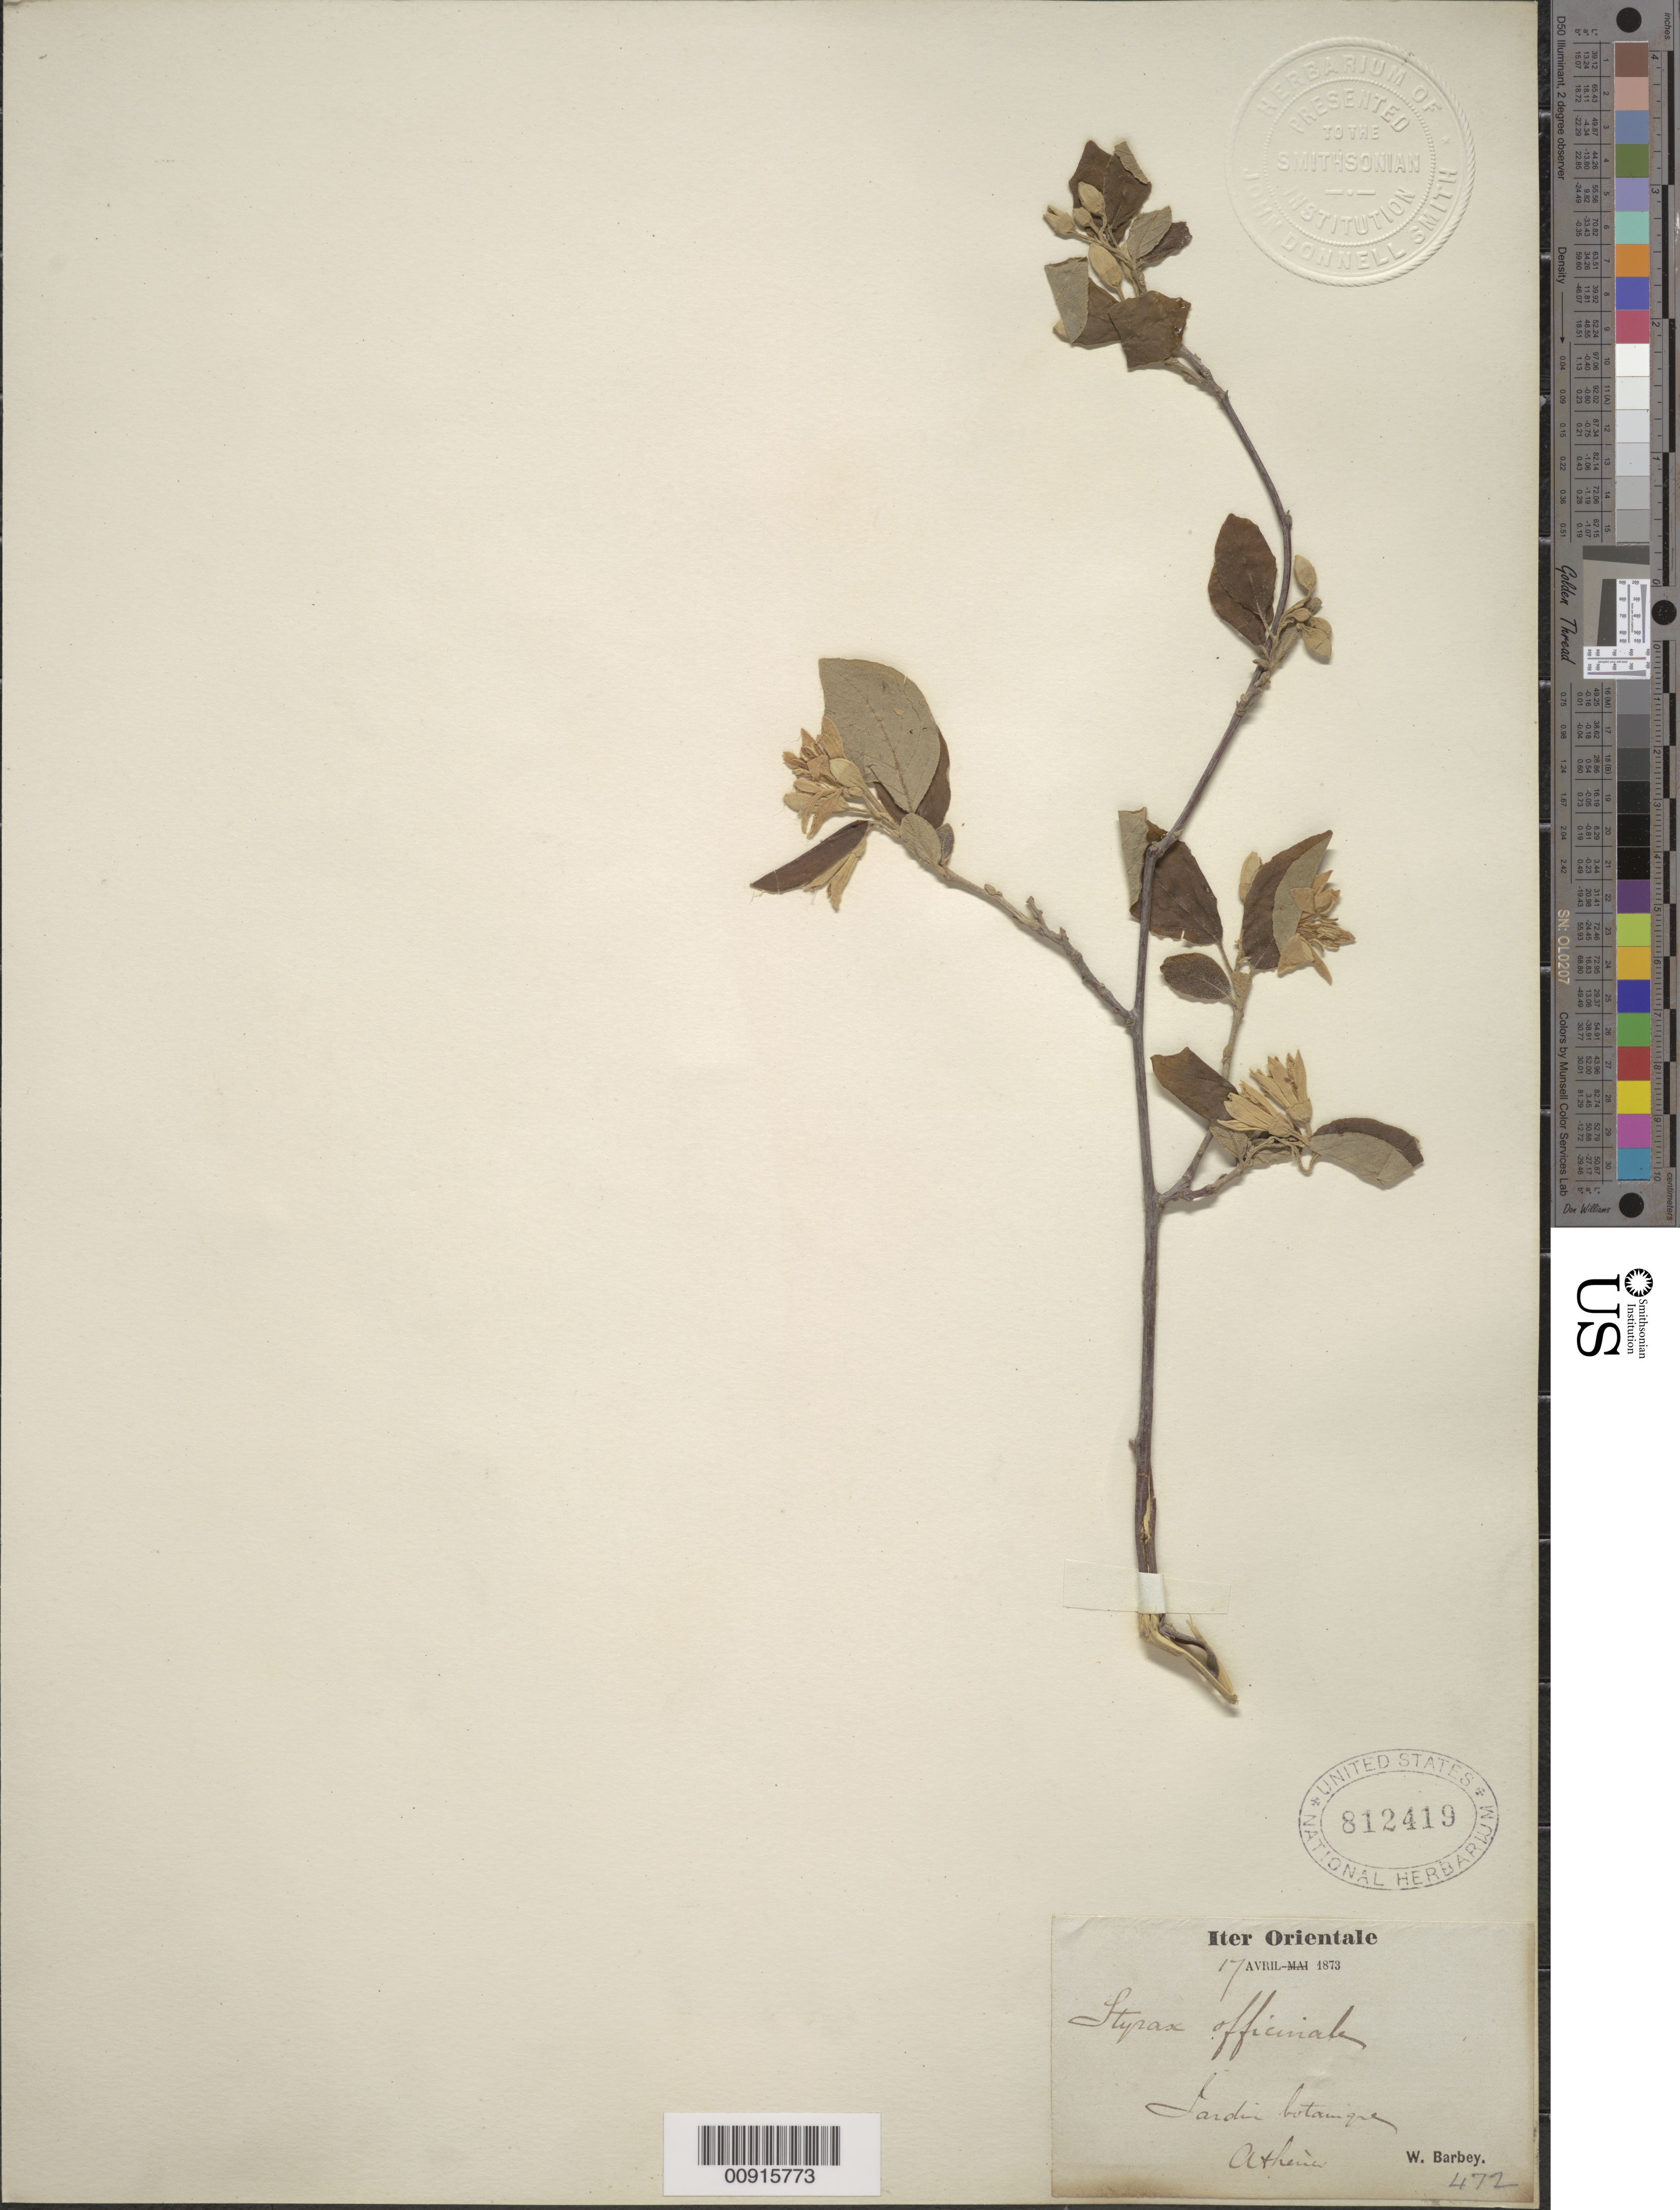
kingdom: Plantae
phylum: Tracheophyta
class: Magnoliopsida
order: Ericales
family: Styracaceae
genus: Styrax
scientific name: Styrax officinalis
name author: L.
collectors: W. Barbey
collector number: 472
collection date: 1873-04-17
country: Greece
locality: Iter Orientale. Jardin botanique. Athènes.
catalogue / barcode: US 812419